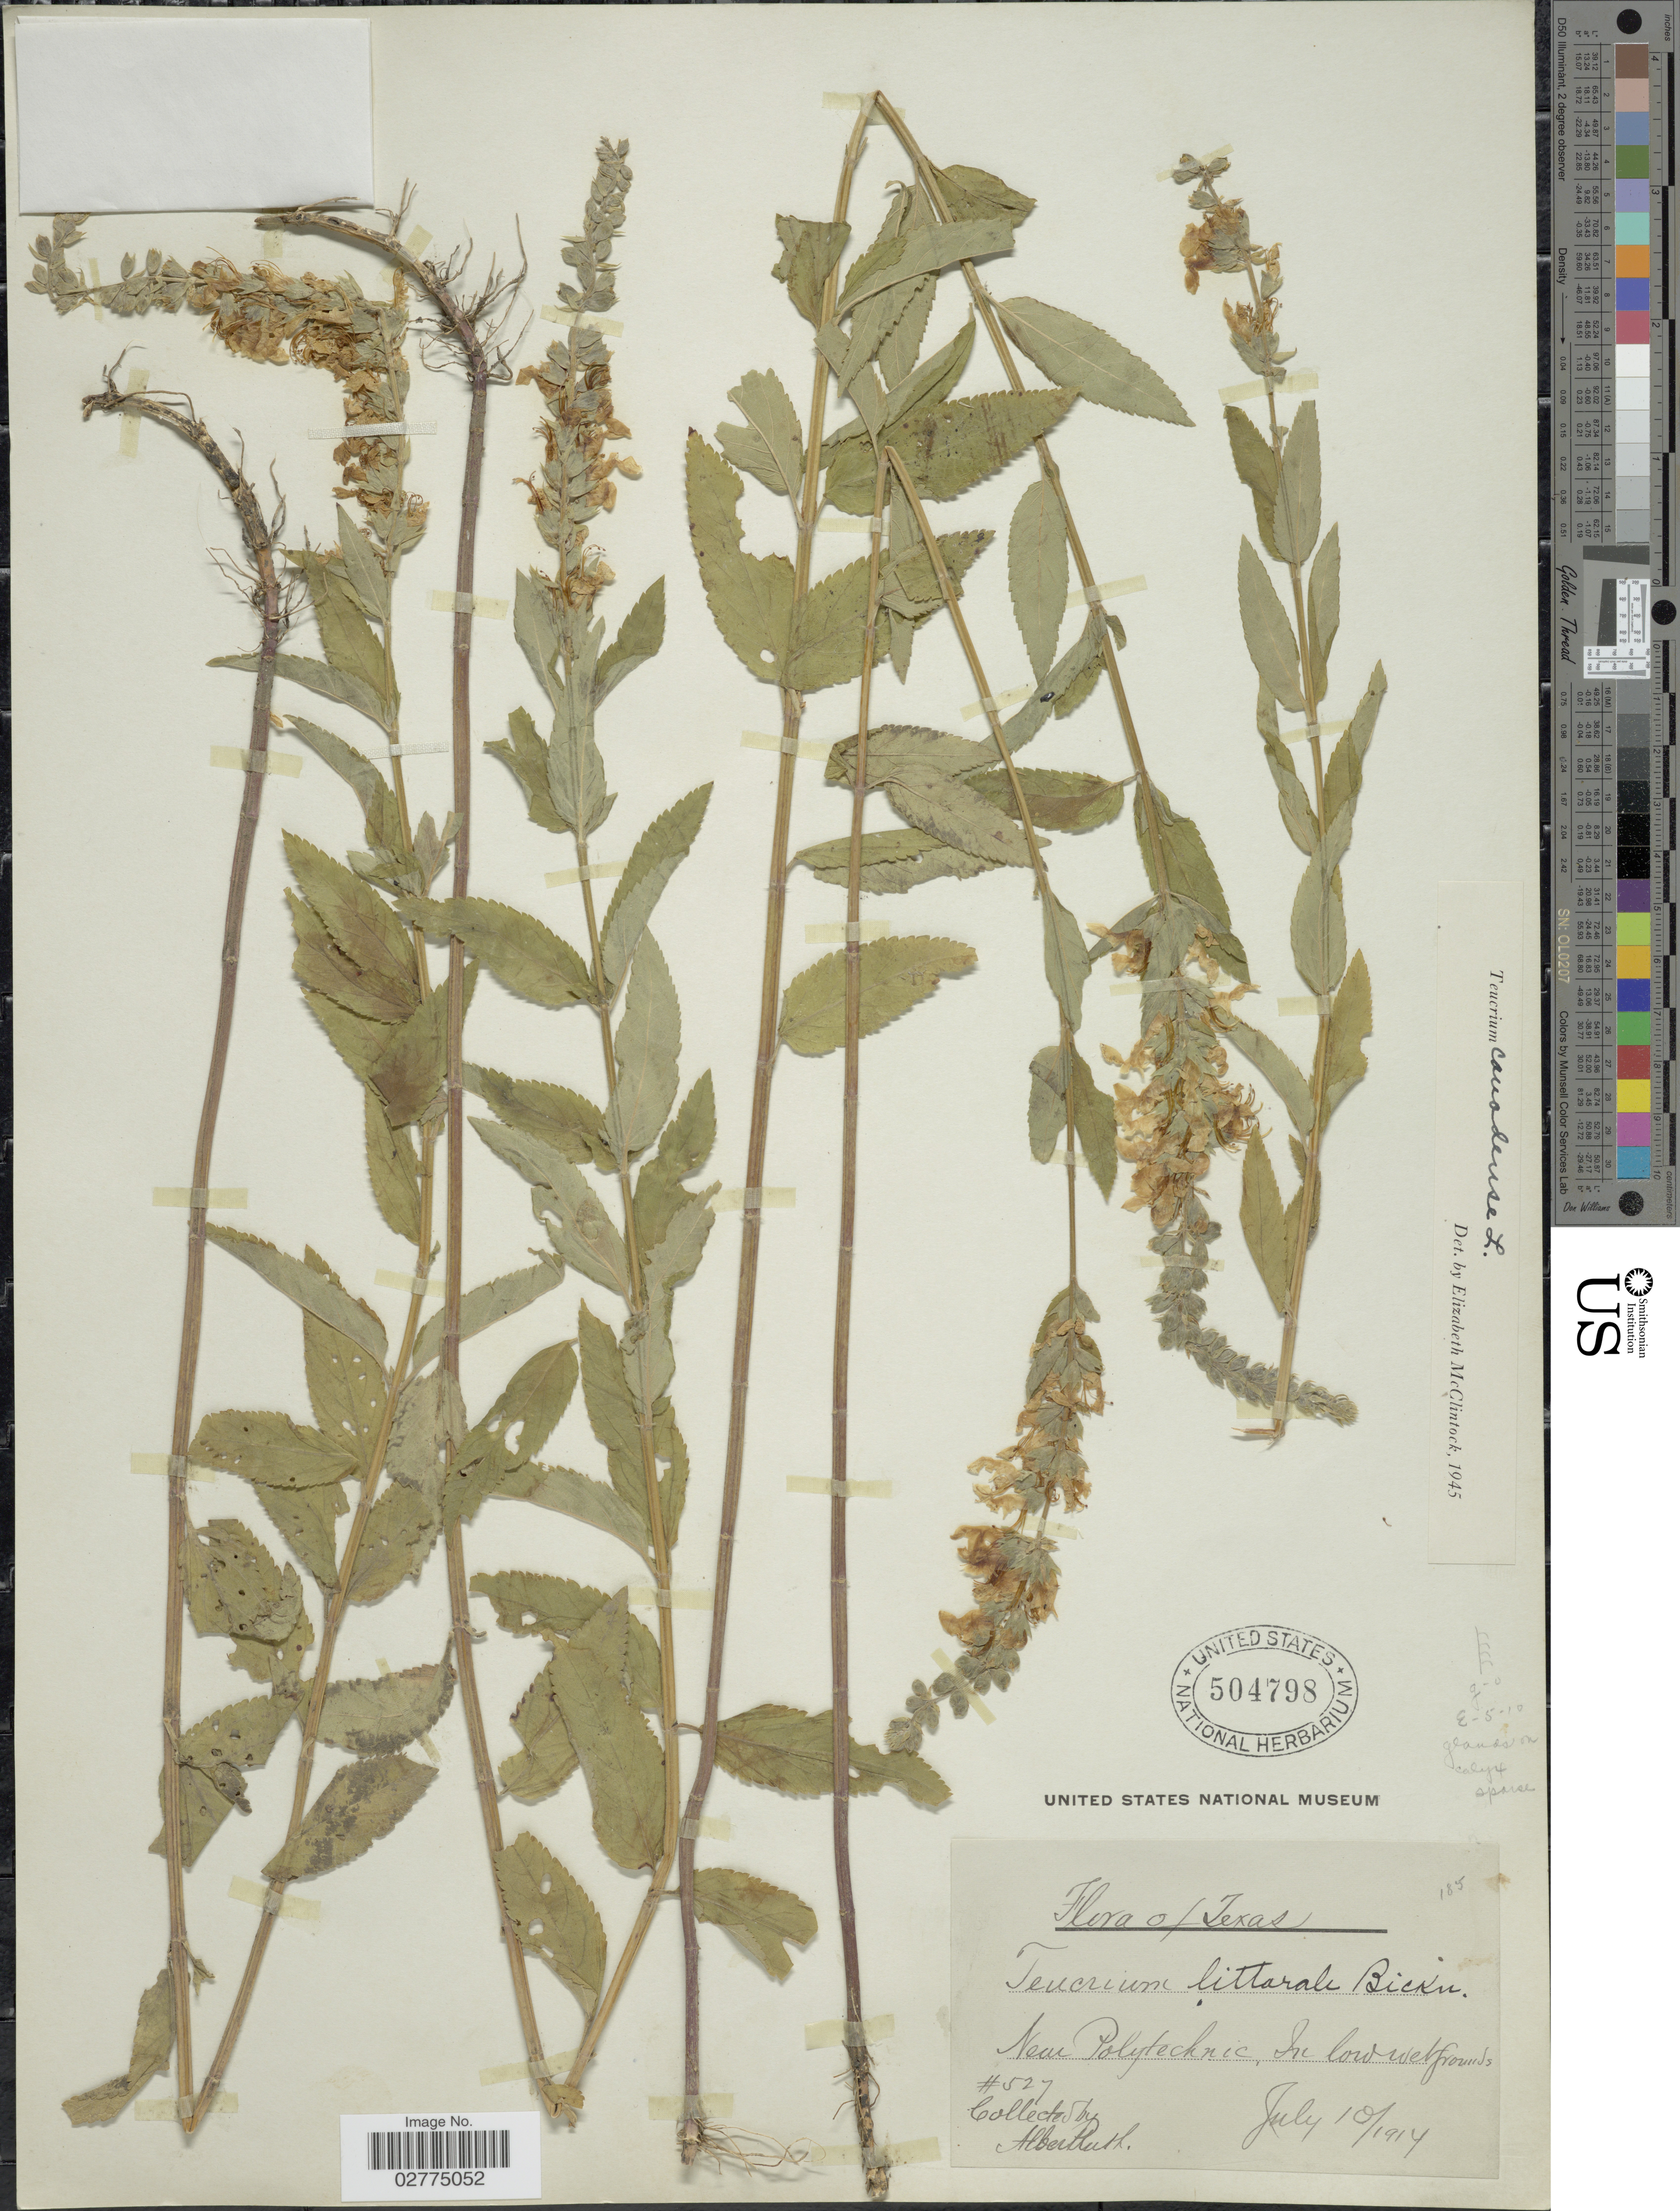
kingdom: Plantae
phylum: Tracheophyta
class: Magnoliopsida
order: Lamiales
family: Lamiaceae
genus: Teucrium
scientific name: Teucrium canadense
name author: L.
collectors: A. Ruth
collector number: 527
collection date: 1914-07-10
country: United States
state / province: Texas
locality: Near Polytechnic, In low wet grounds.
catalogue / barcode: US 504798